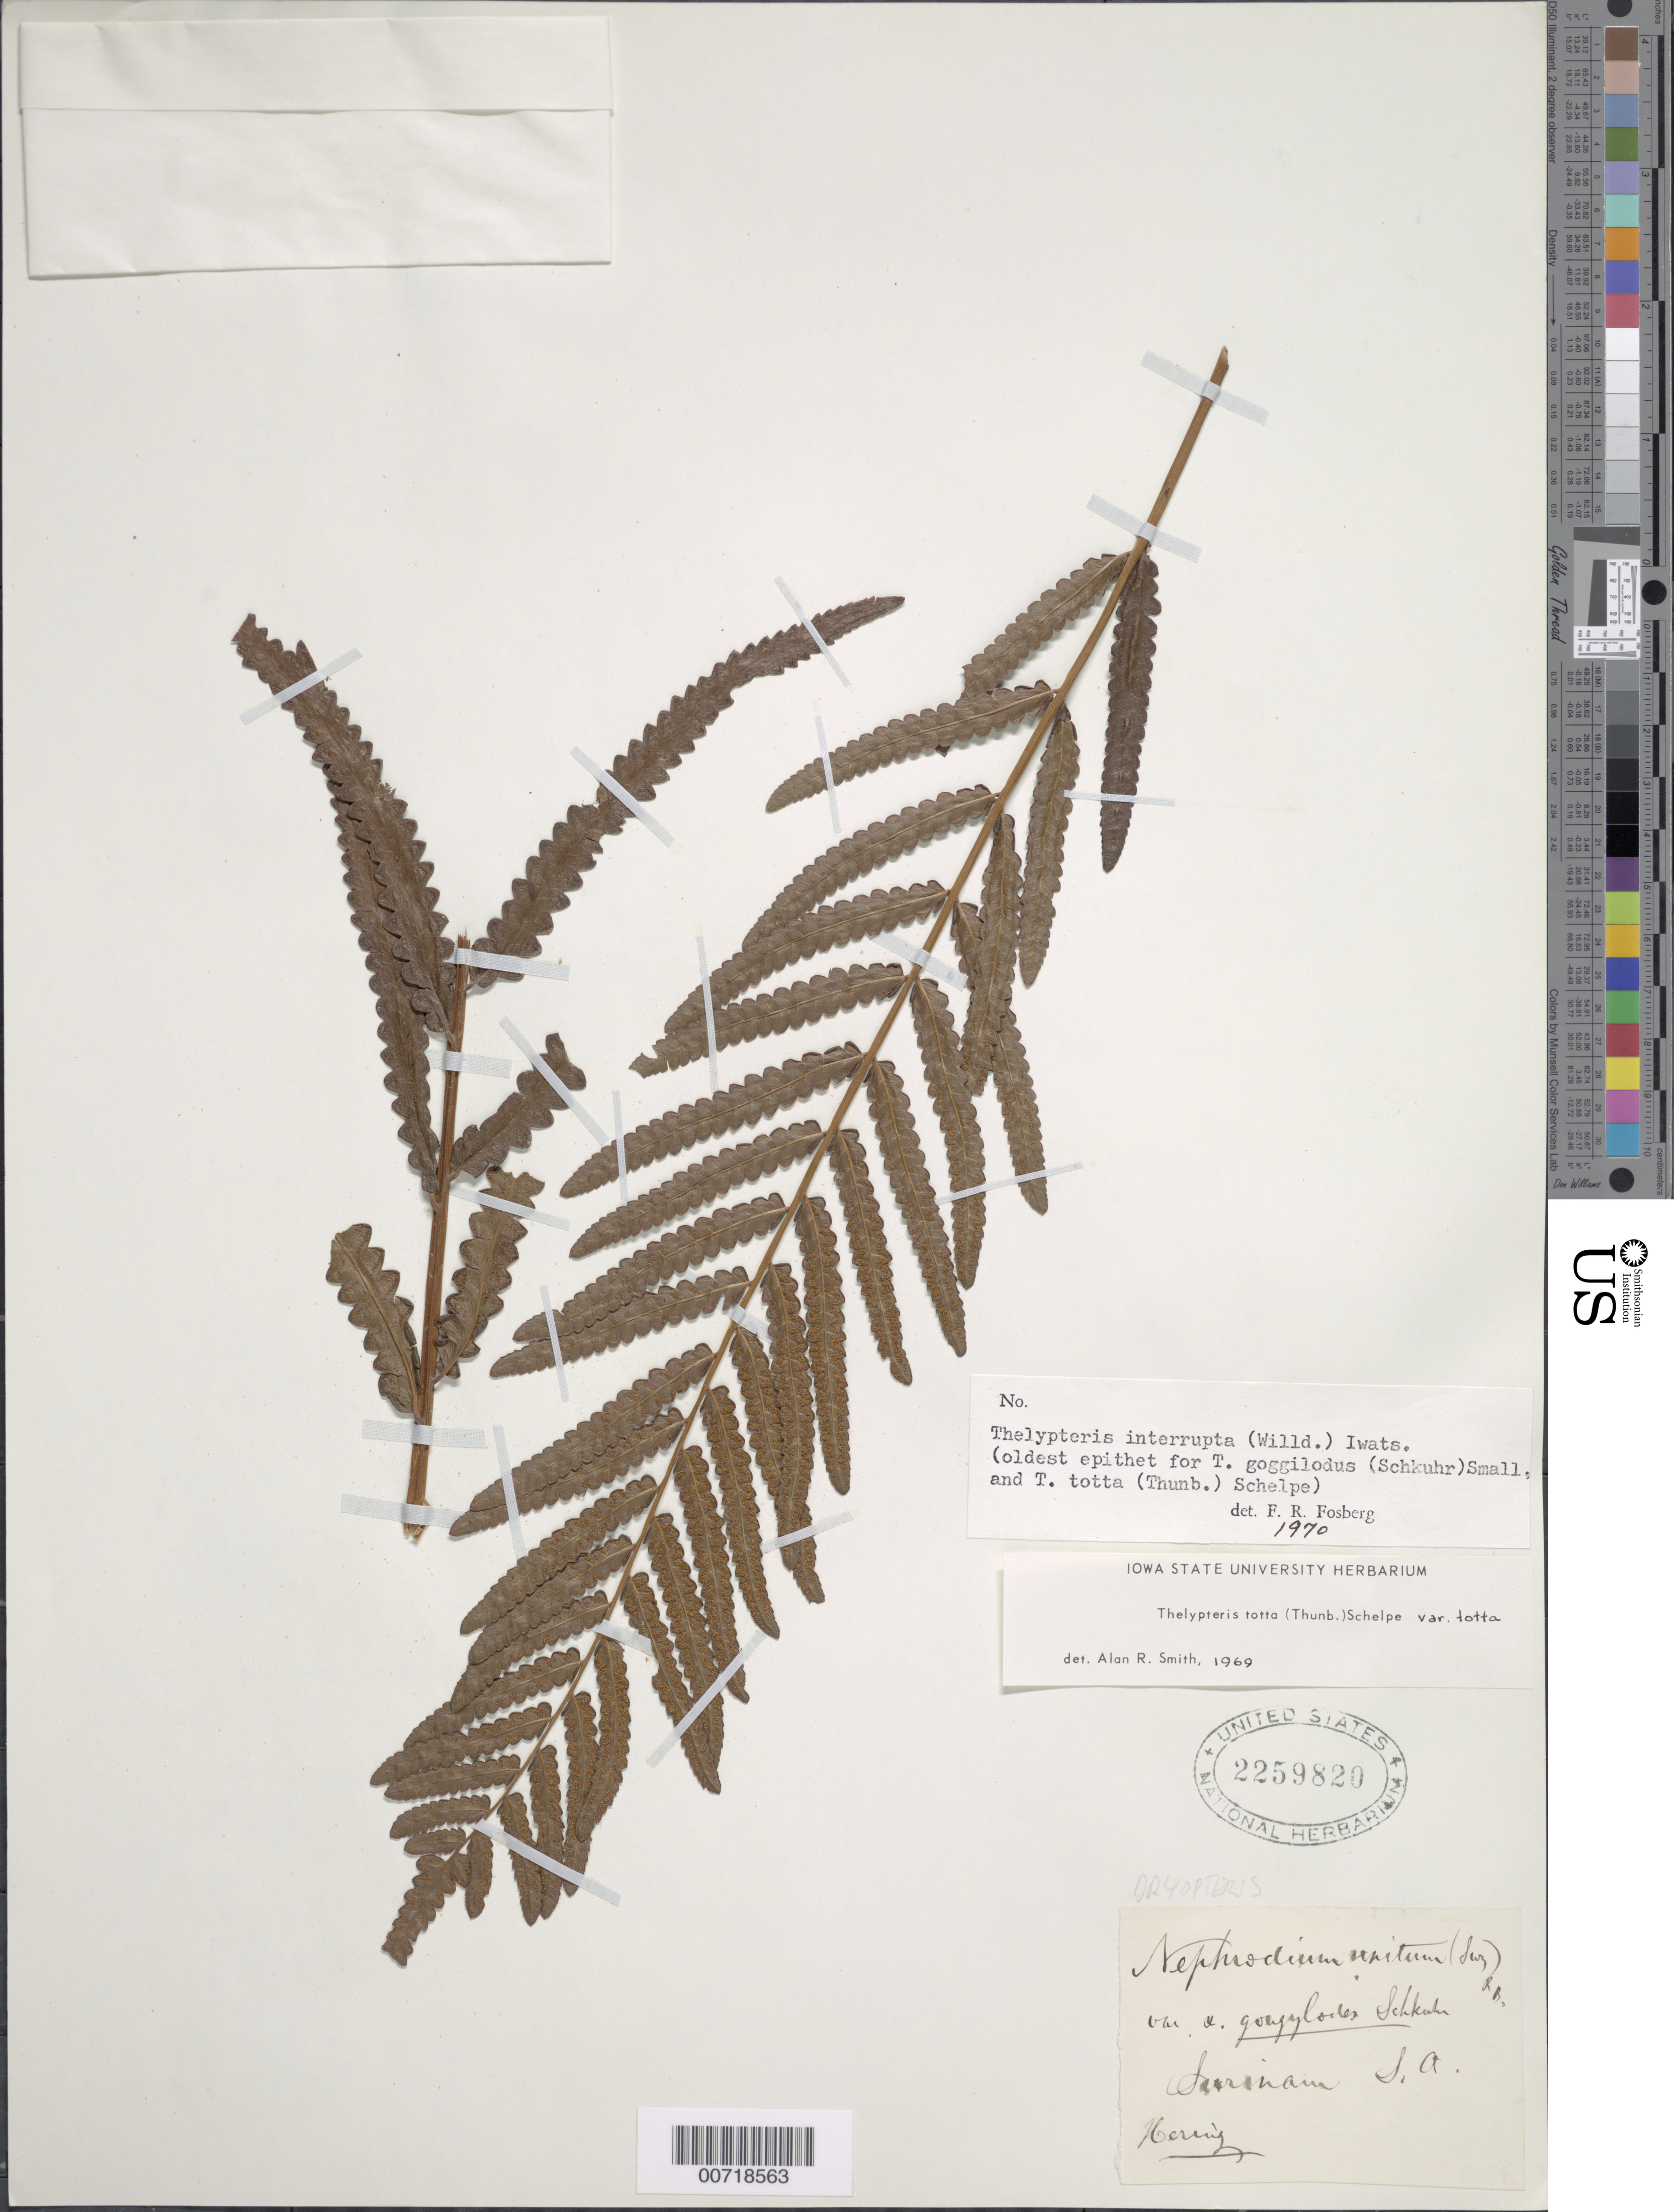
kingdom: Plantae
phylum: Tracheophyta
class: Polypodiopsida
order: Polypodiales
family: Thelypteridaceae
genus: Cyclosorus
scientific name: Cyclosorus interruptus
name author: (Willd.) H. Itô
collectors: C. Hering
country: Suriname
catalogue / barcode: US 2259820